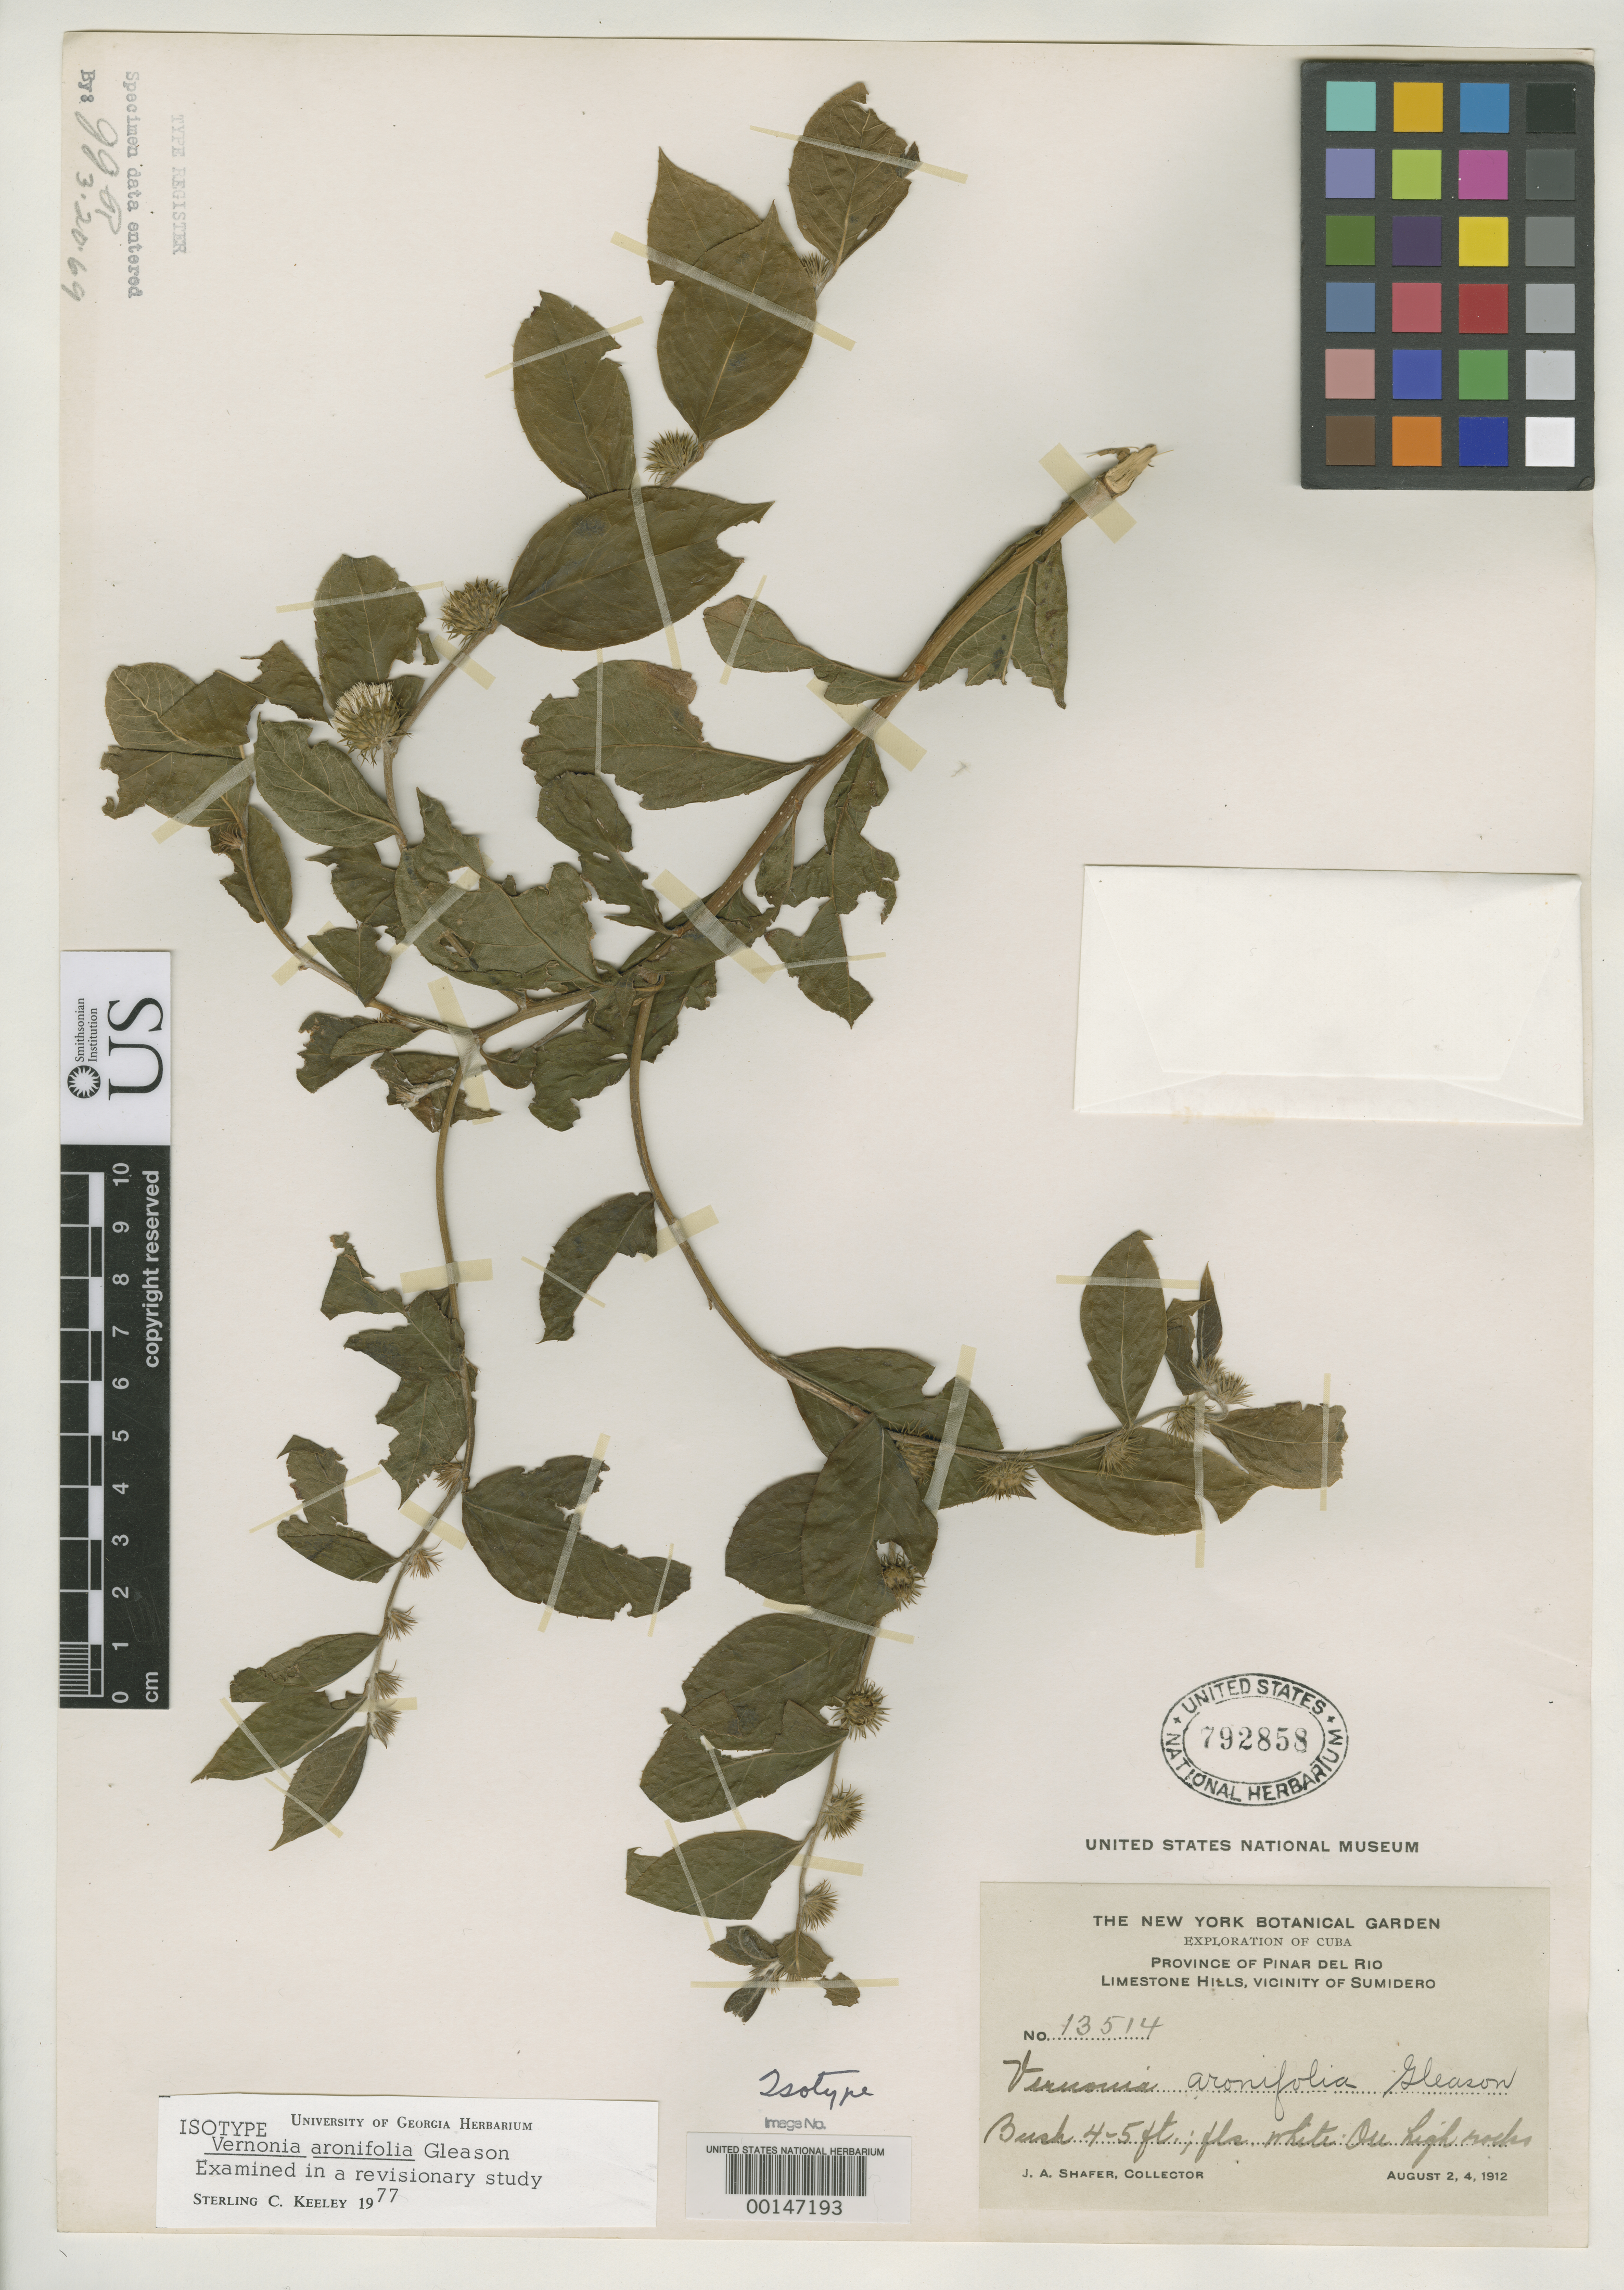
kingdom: Plantae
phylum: Tracheophyta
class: Magnoliopsida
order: Asterales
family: Asteraceae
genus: Vernonia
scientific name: Vernonia aronifolia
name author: Gleason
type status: Isotype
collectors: J. A. Shafer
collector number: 13514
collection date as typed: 02 Aug 1962 and 04 Aug 1962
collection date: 1962-08-02,1962-08-04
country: Cuba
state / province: Pinar del Río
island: Greater Antilles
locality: Sumidero.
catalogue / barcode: US 792858